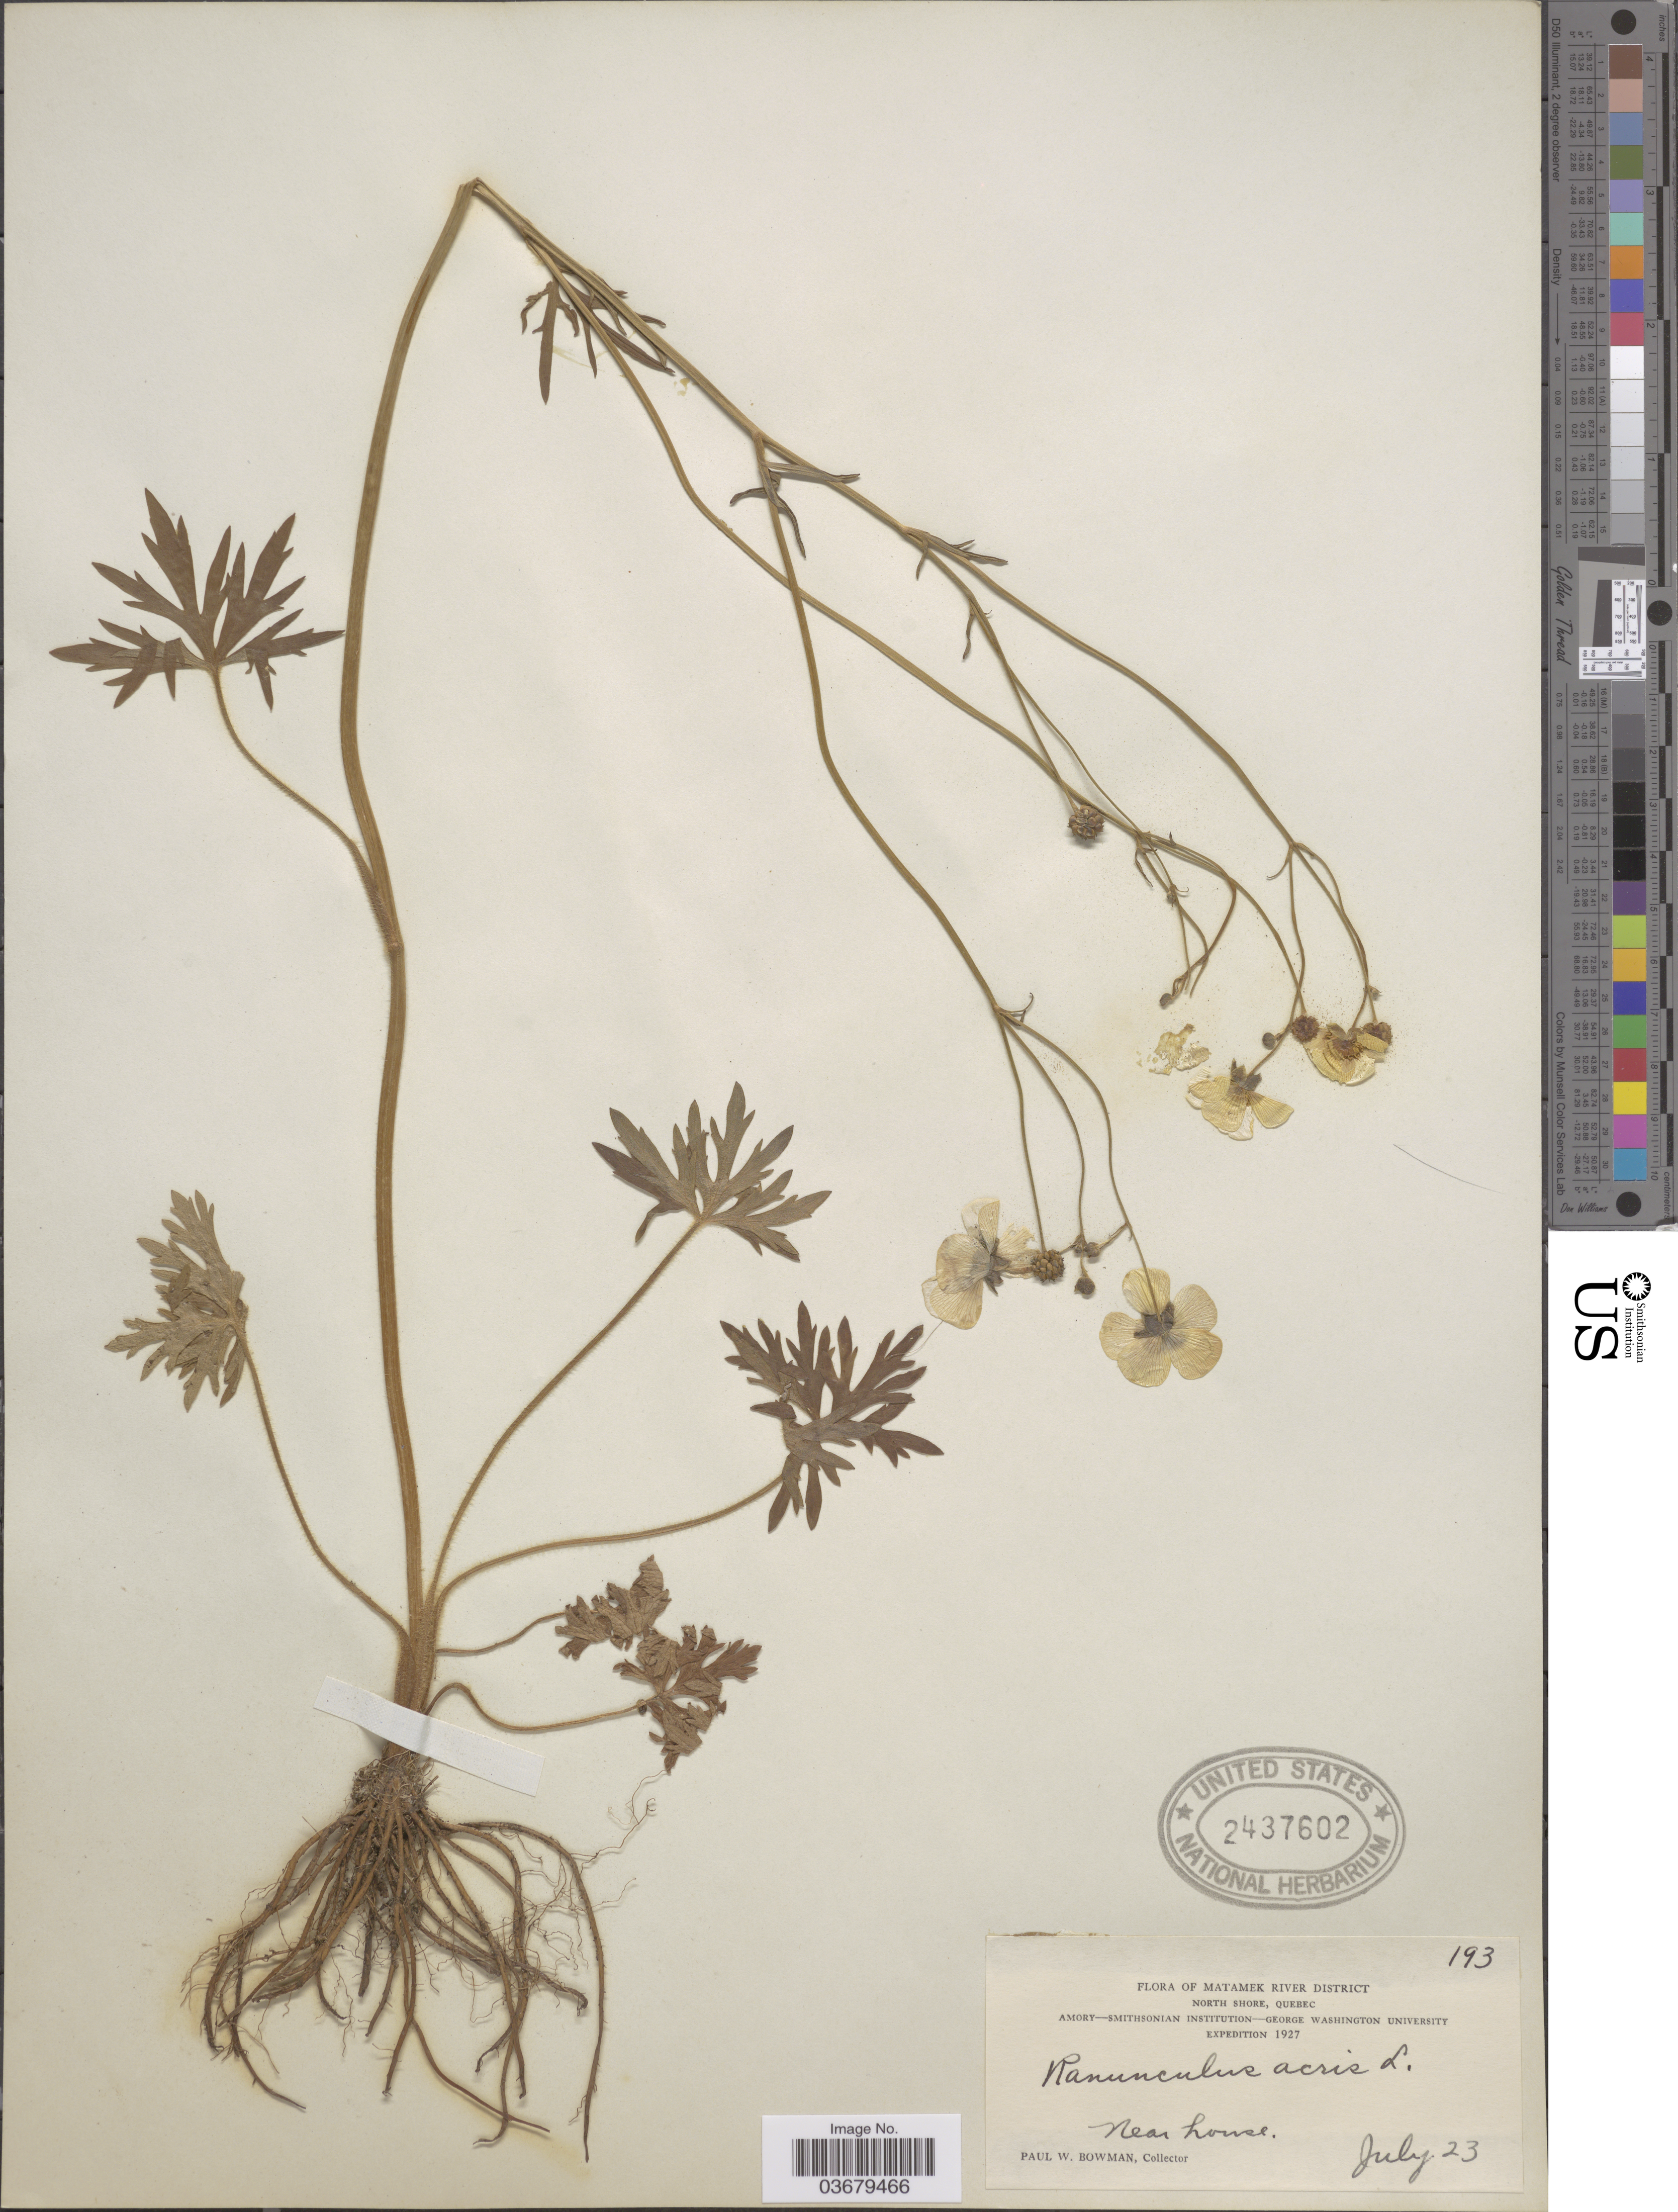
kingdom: Plantae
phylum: Tracheophyta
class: Magnoliopsida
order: Ranunculales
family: Ranunculaceae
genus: Ranunculus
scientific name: Ranunculus acris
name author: L.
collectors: P. Bowman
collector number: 193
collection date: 1927-07-23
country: Canada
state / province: Quebec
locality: Matamek River District. North Shore. Near house.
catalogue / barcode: US 2437602